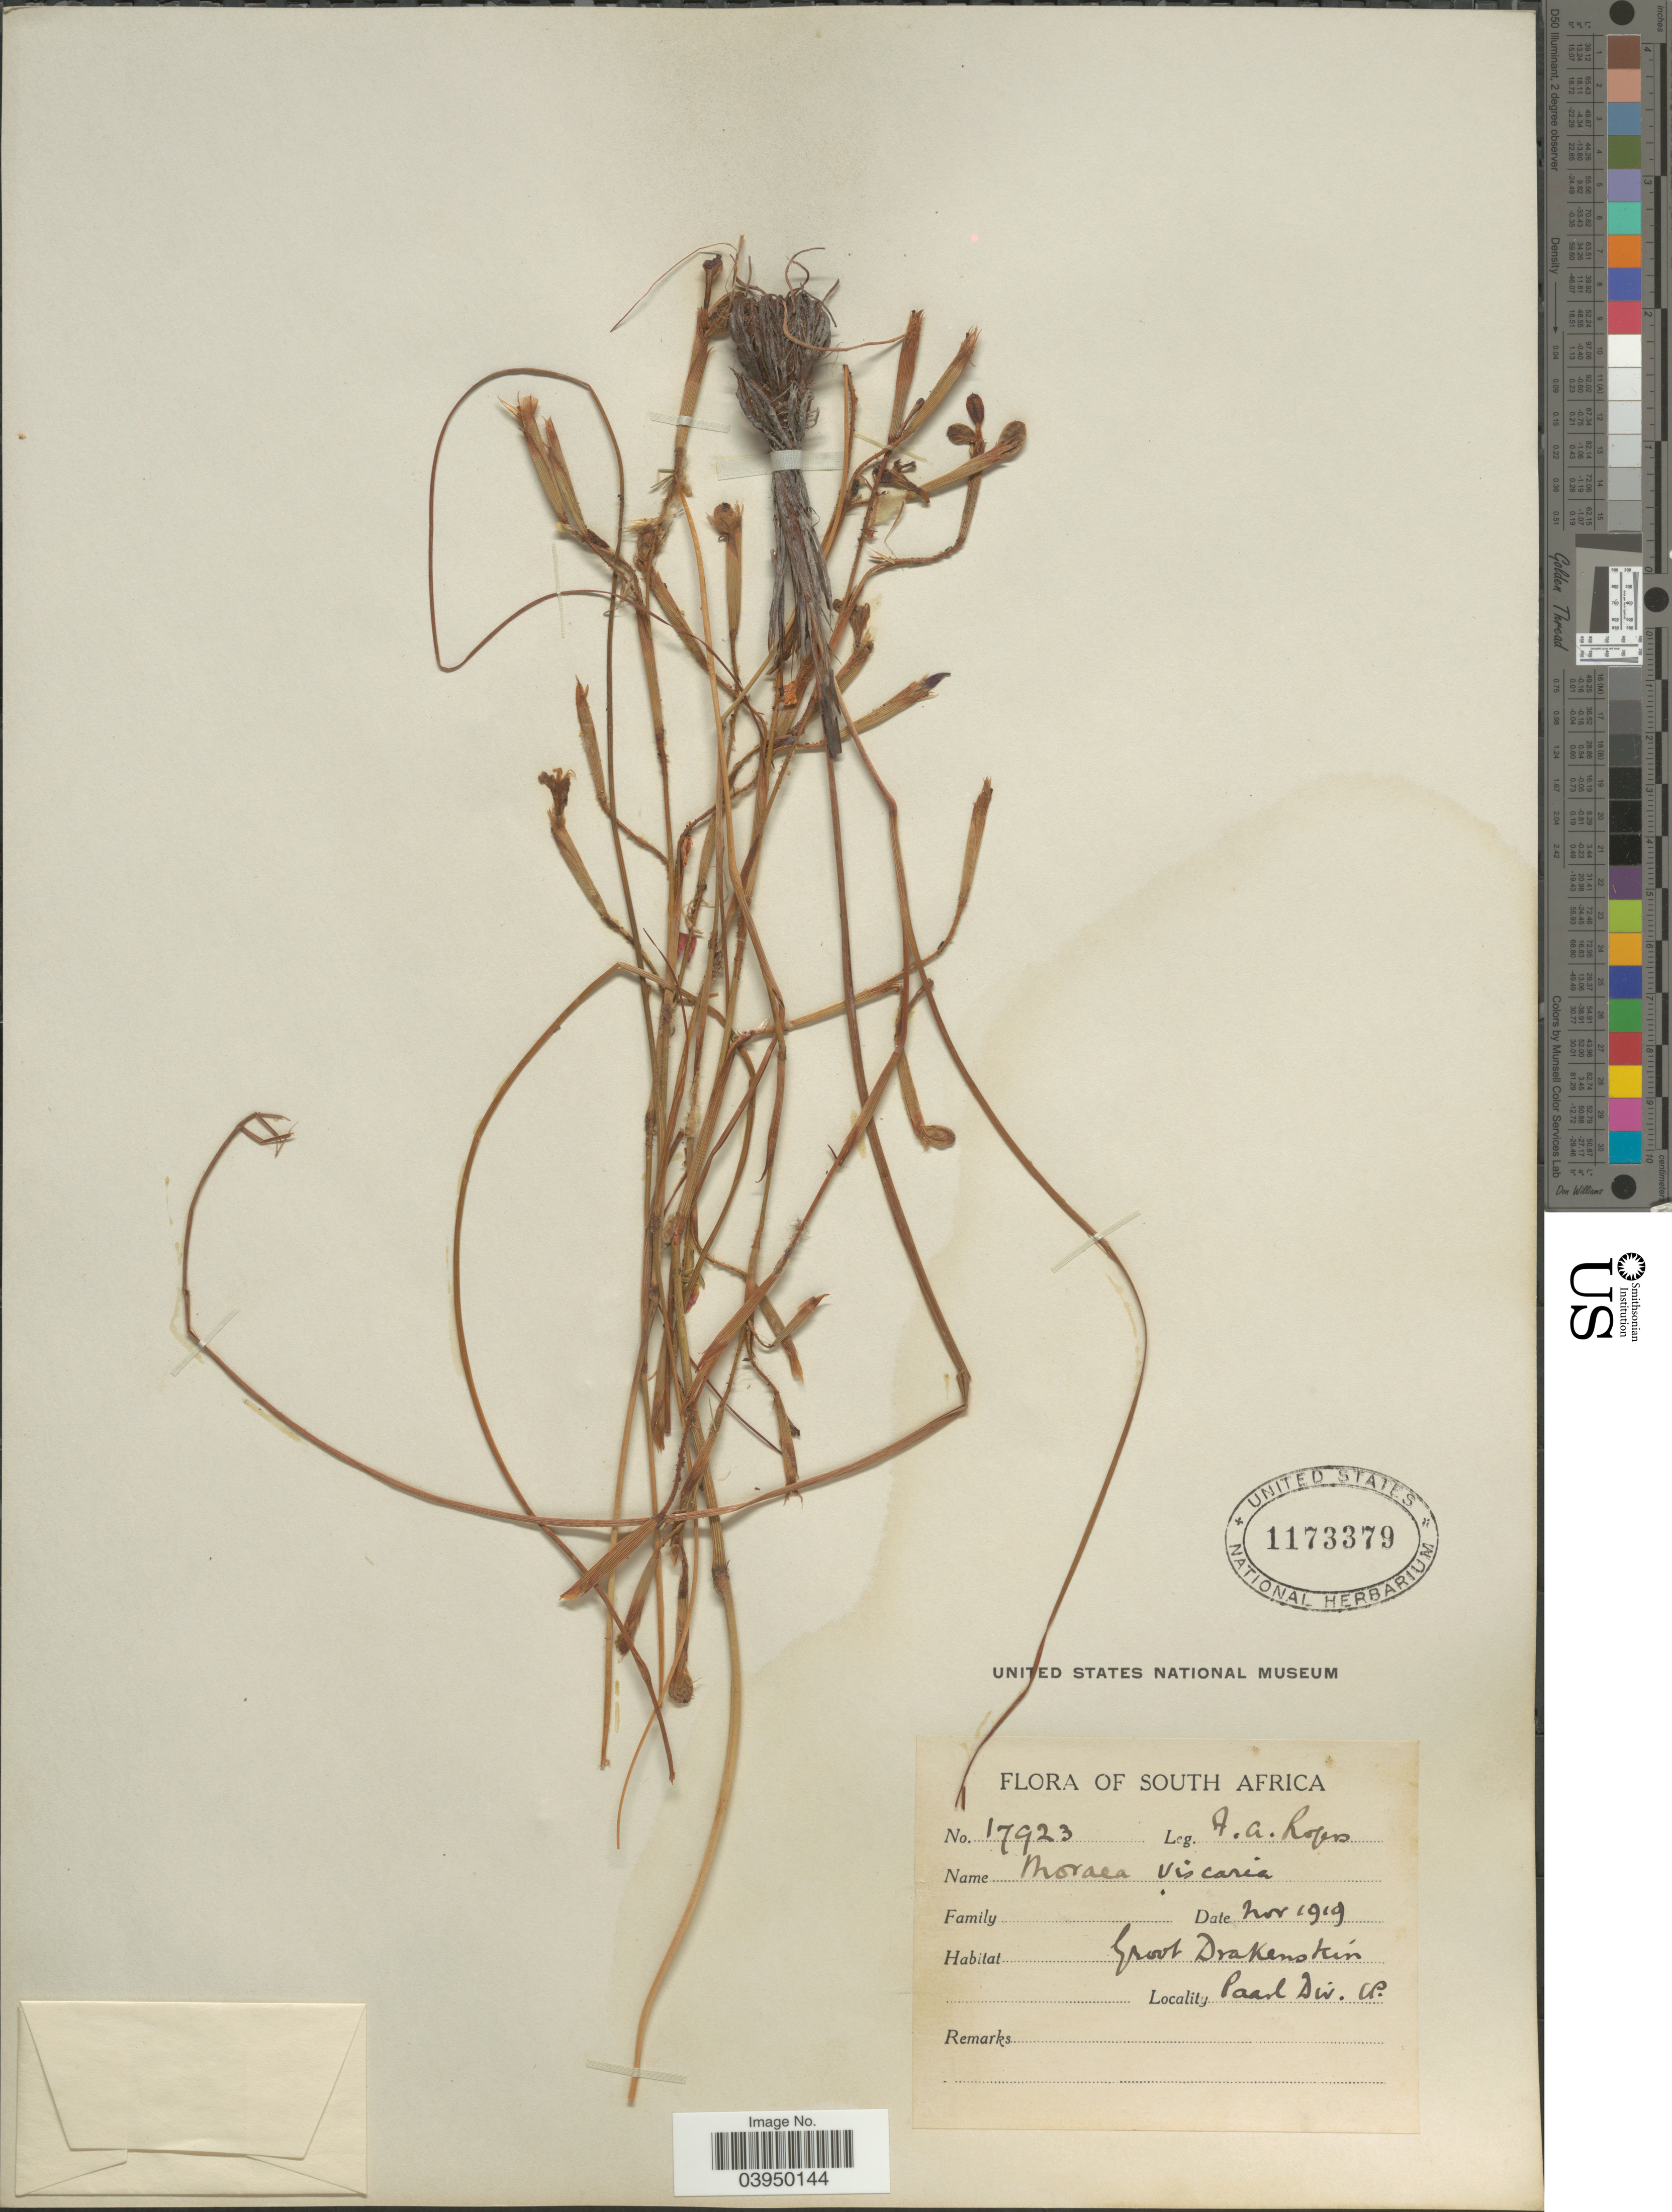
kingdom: Plantae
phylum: Tracheophyta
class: Liliopsida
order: Asparagales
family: Iridaceae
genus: Moraea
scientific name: Moraea viscaria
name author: (L. f.) Ker Gawl.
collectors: F. Lopes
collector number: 17923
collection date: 1919-11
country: South Africa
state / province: Western Cape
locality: Groot Drakenstein. Paarl Div CP.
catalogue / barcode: US 1173379